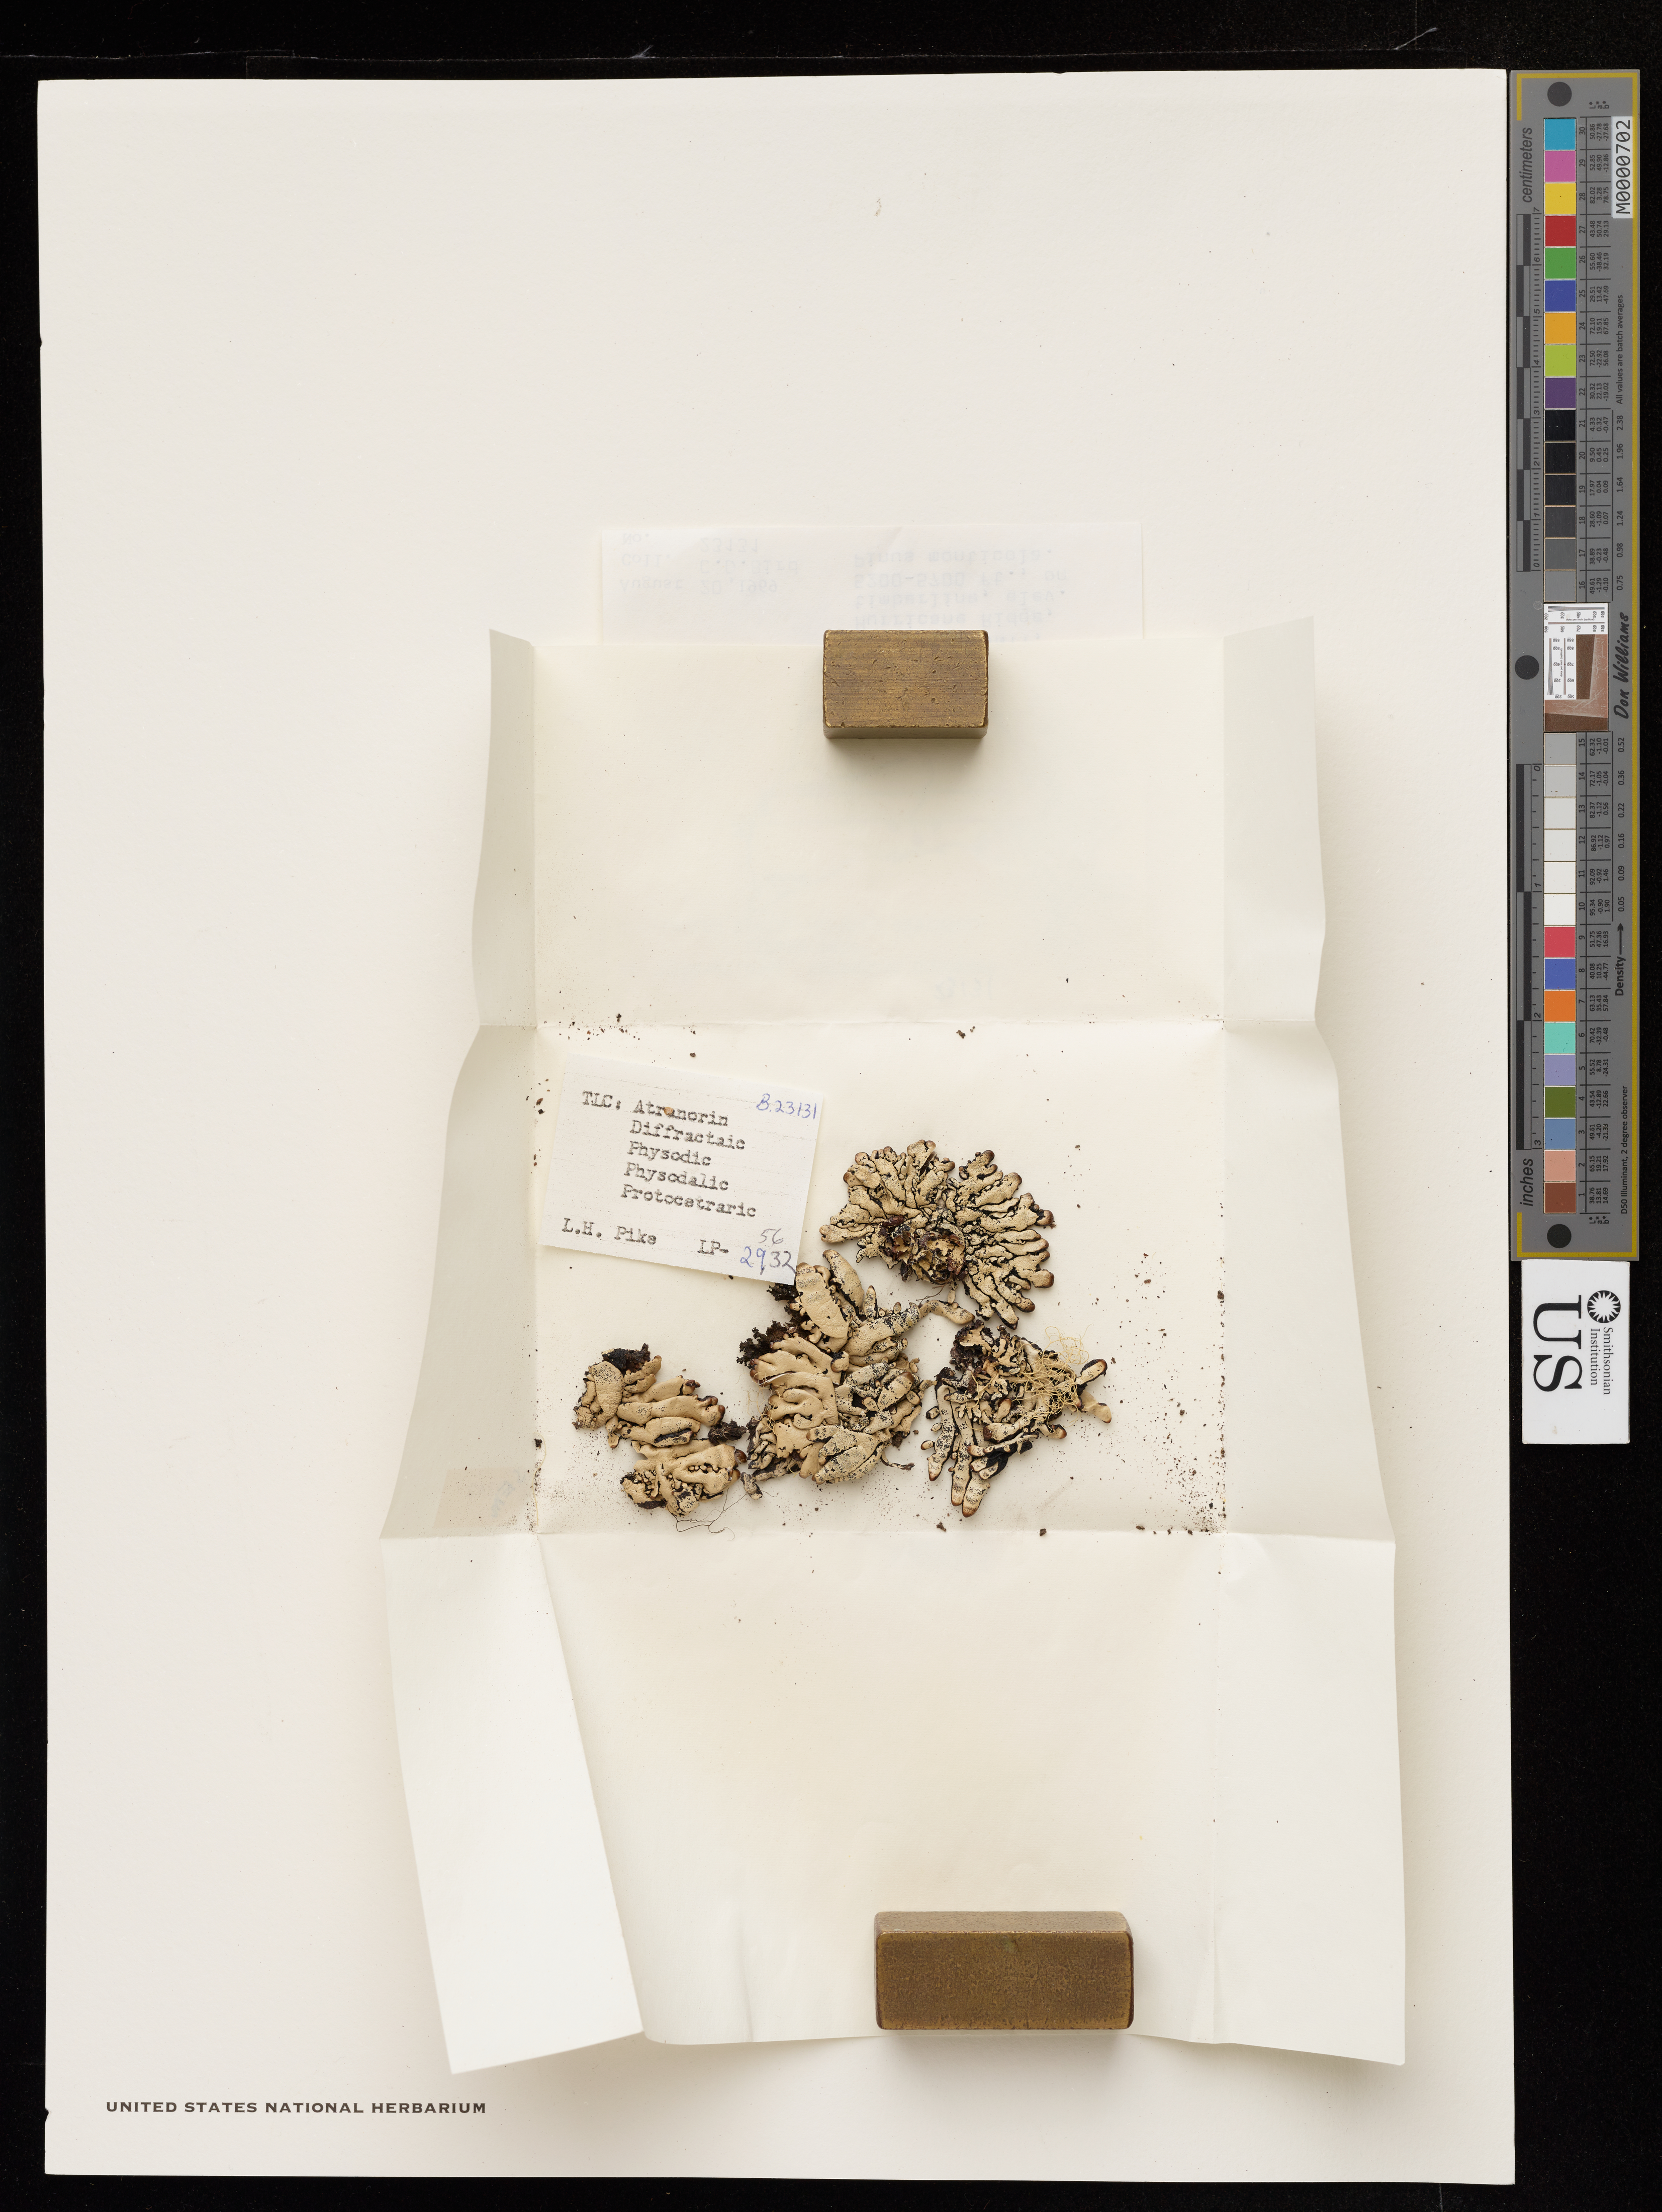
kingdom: Fungi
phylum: Ascomycota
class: Lecanoromycetes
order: Lecanorales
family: Parmeliaceae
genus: Hypogymnia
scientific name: Hypogymnia enteromorpha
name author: (Ach.) Nyl.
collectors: C. D. Bird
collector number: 23131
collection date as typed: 20 Aug 1969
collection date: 1969-08-20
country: United States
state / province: Washington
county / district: Clallam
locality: Hurricane ridge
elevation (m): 1585